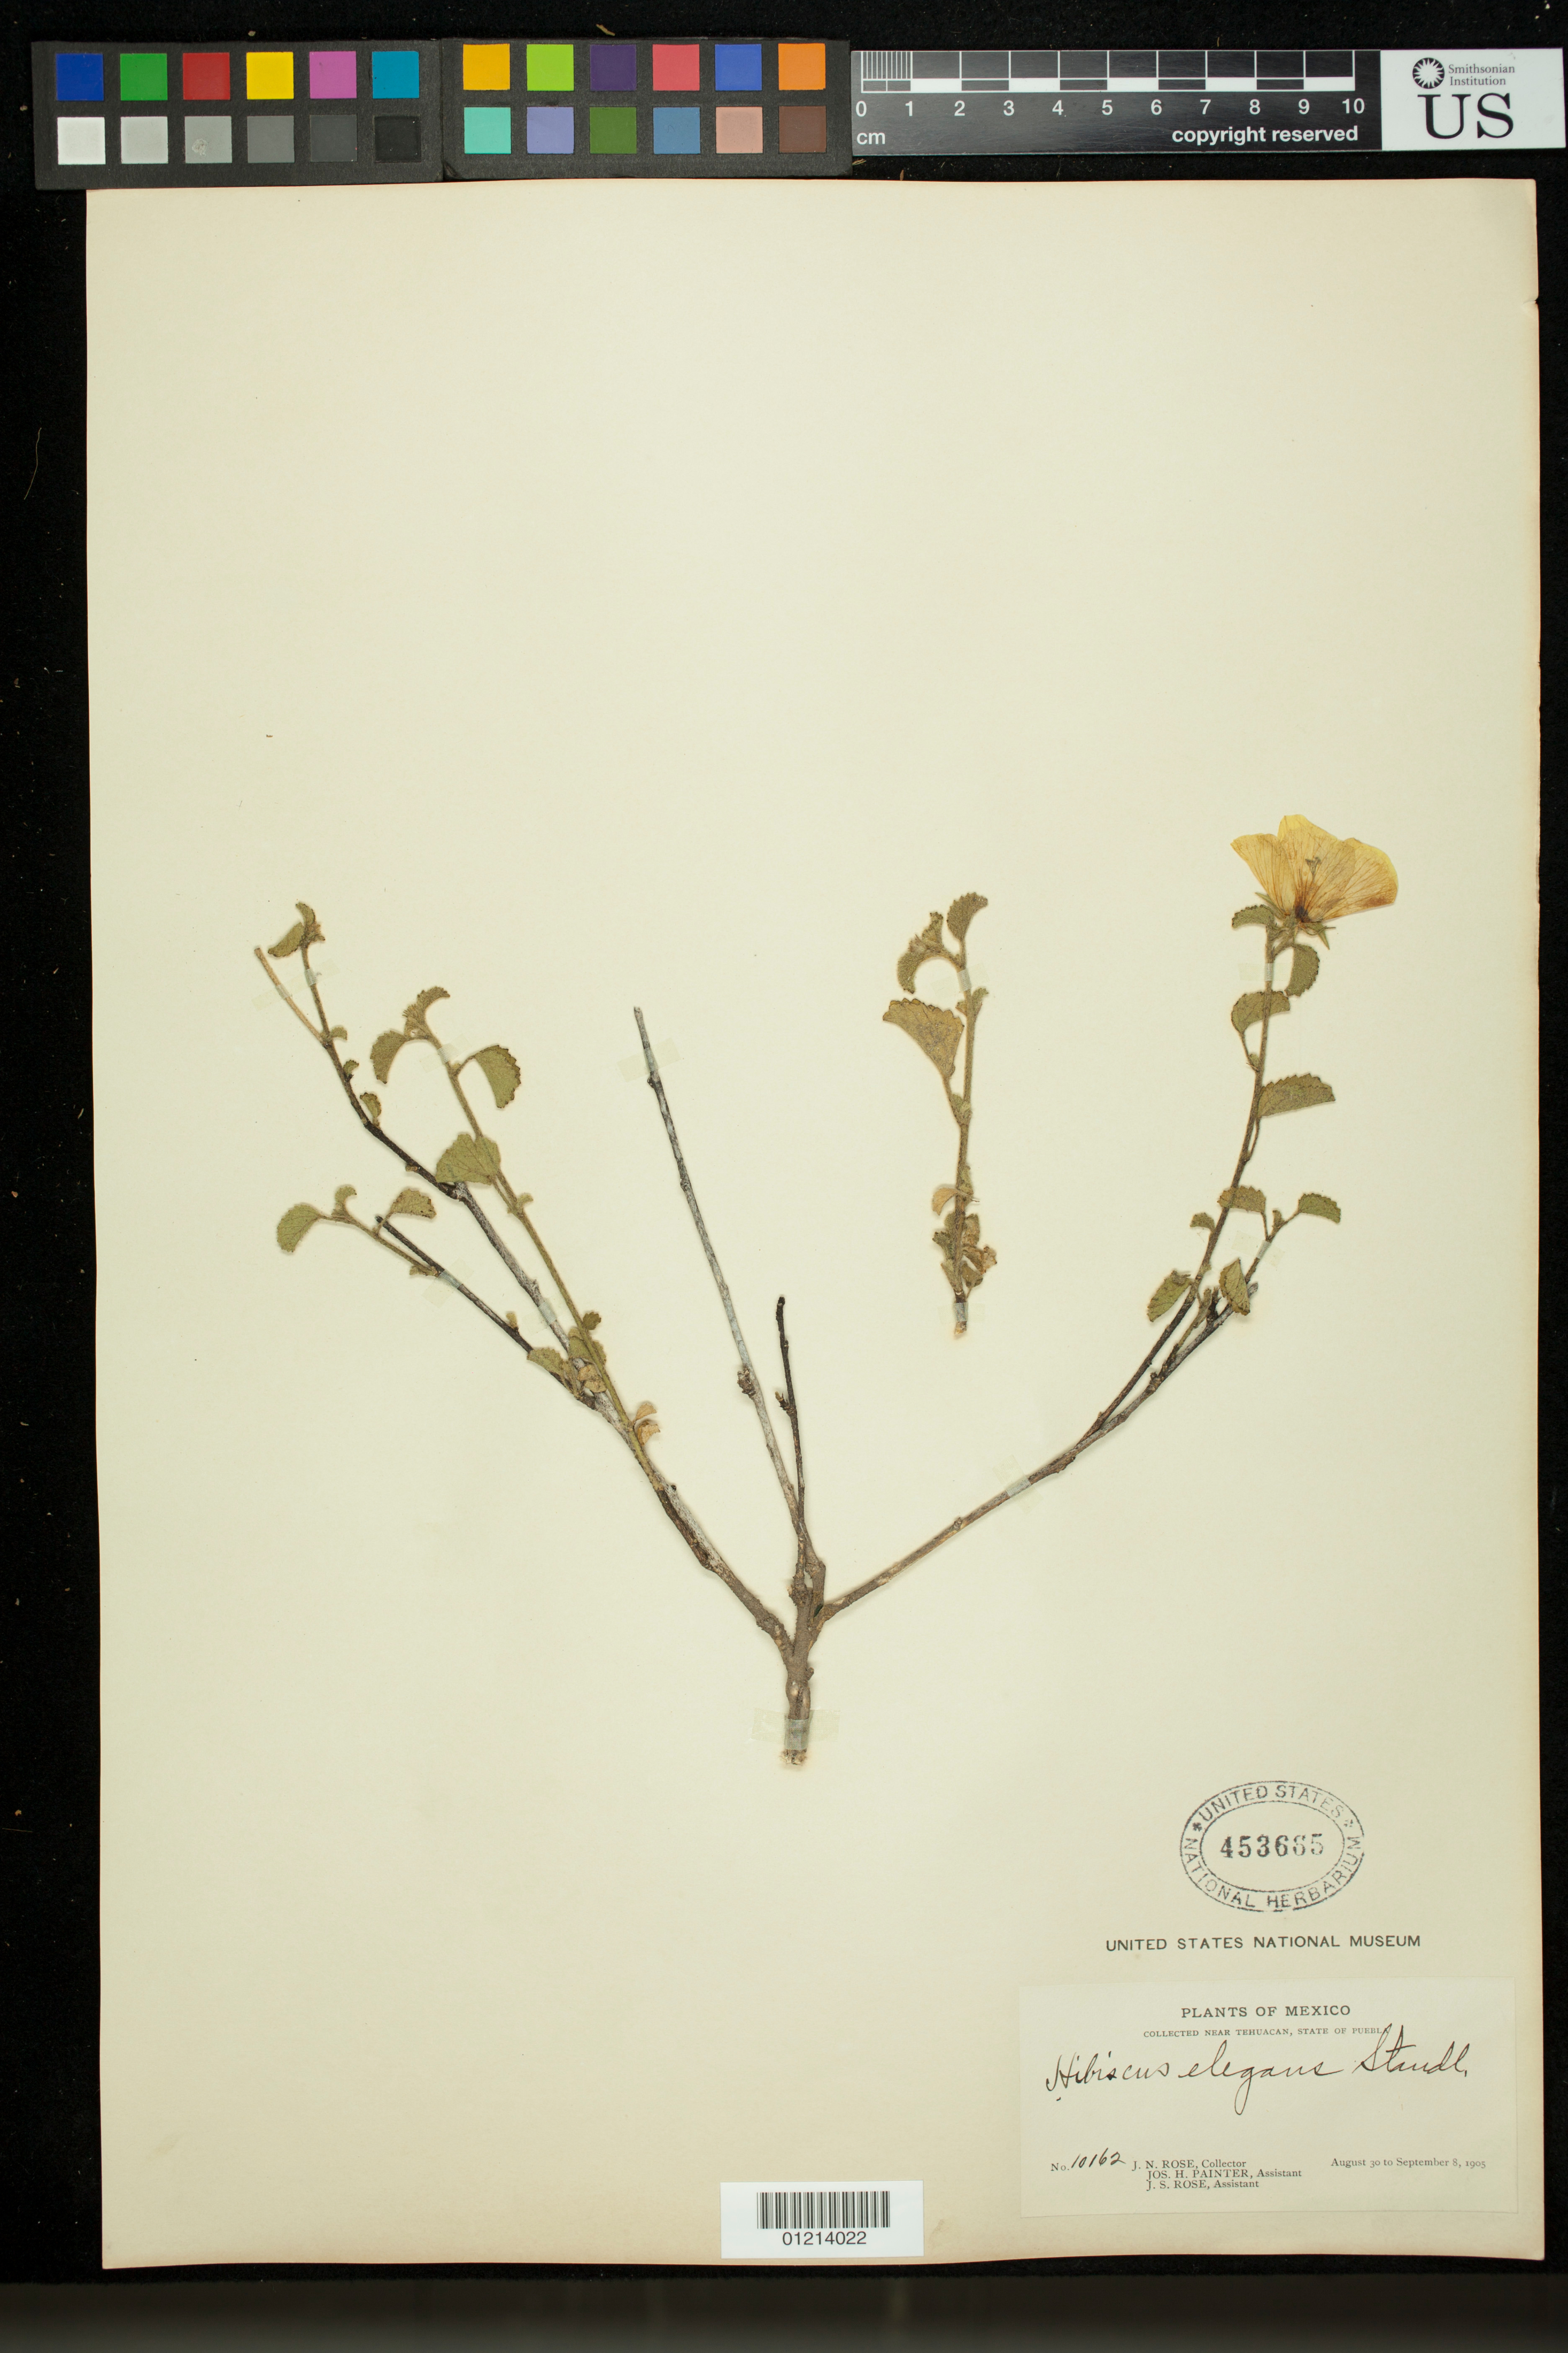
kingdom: Plantae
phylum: Tracheophyta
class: Magnoliopsida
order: Malvales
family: Malvaceae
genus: Hibiscus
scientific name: Hibiscus elegans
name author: Standl.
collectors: J. N. Rose, J. H. Painter & J. S. Rose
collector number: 10162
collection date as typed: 30 Aug 1905 to 08 Sep 1905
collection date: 1905-08-30/1905-09-08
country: Mexico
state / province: Puebla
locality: near Tehuacan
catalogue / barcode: US 453665